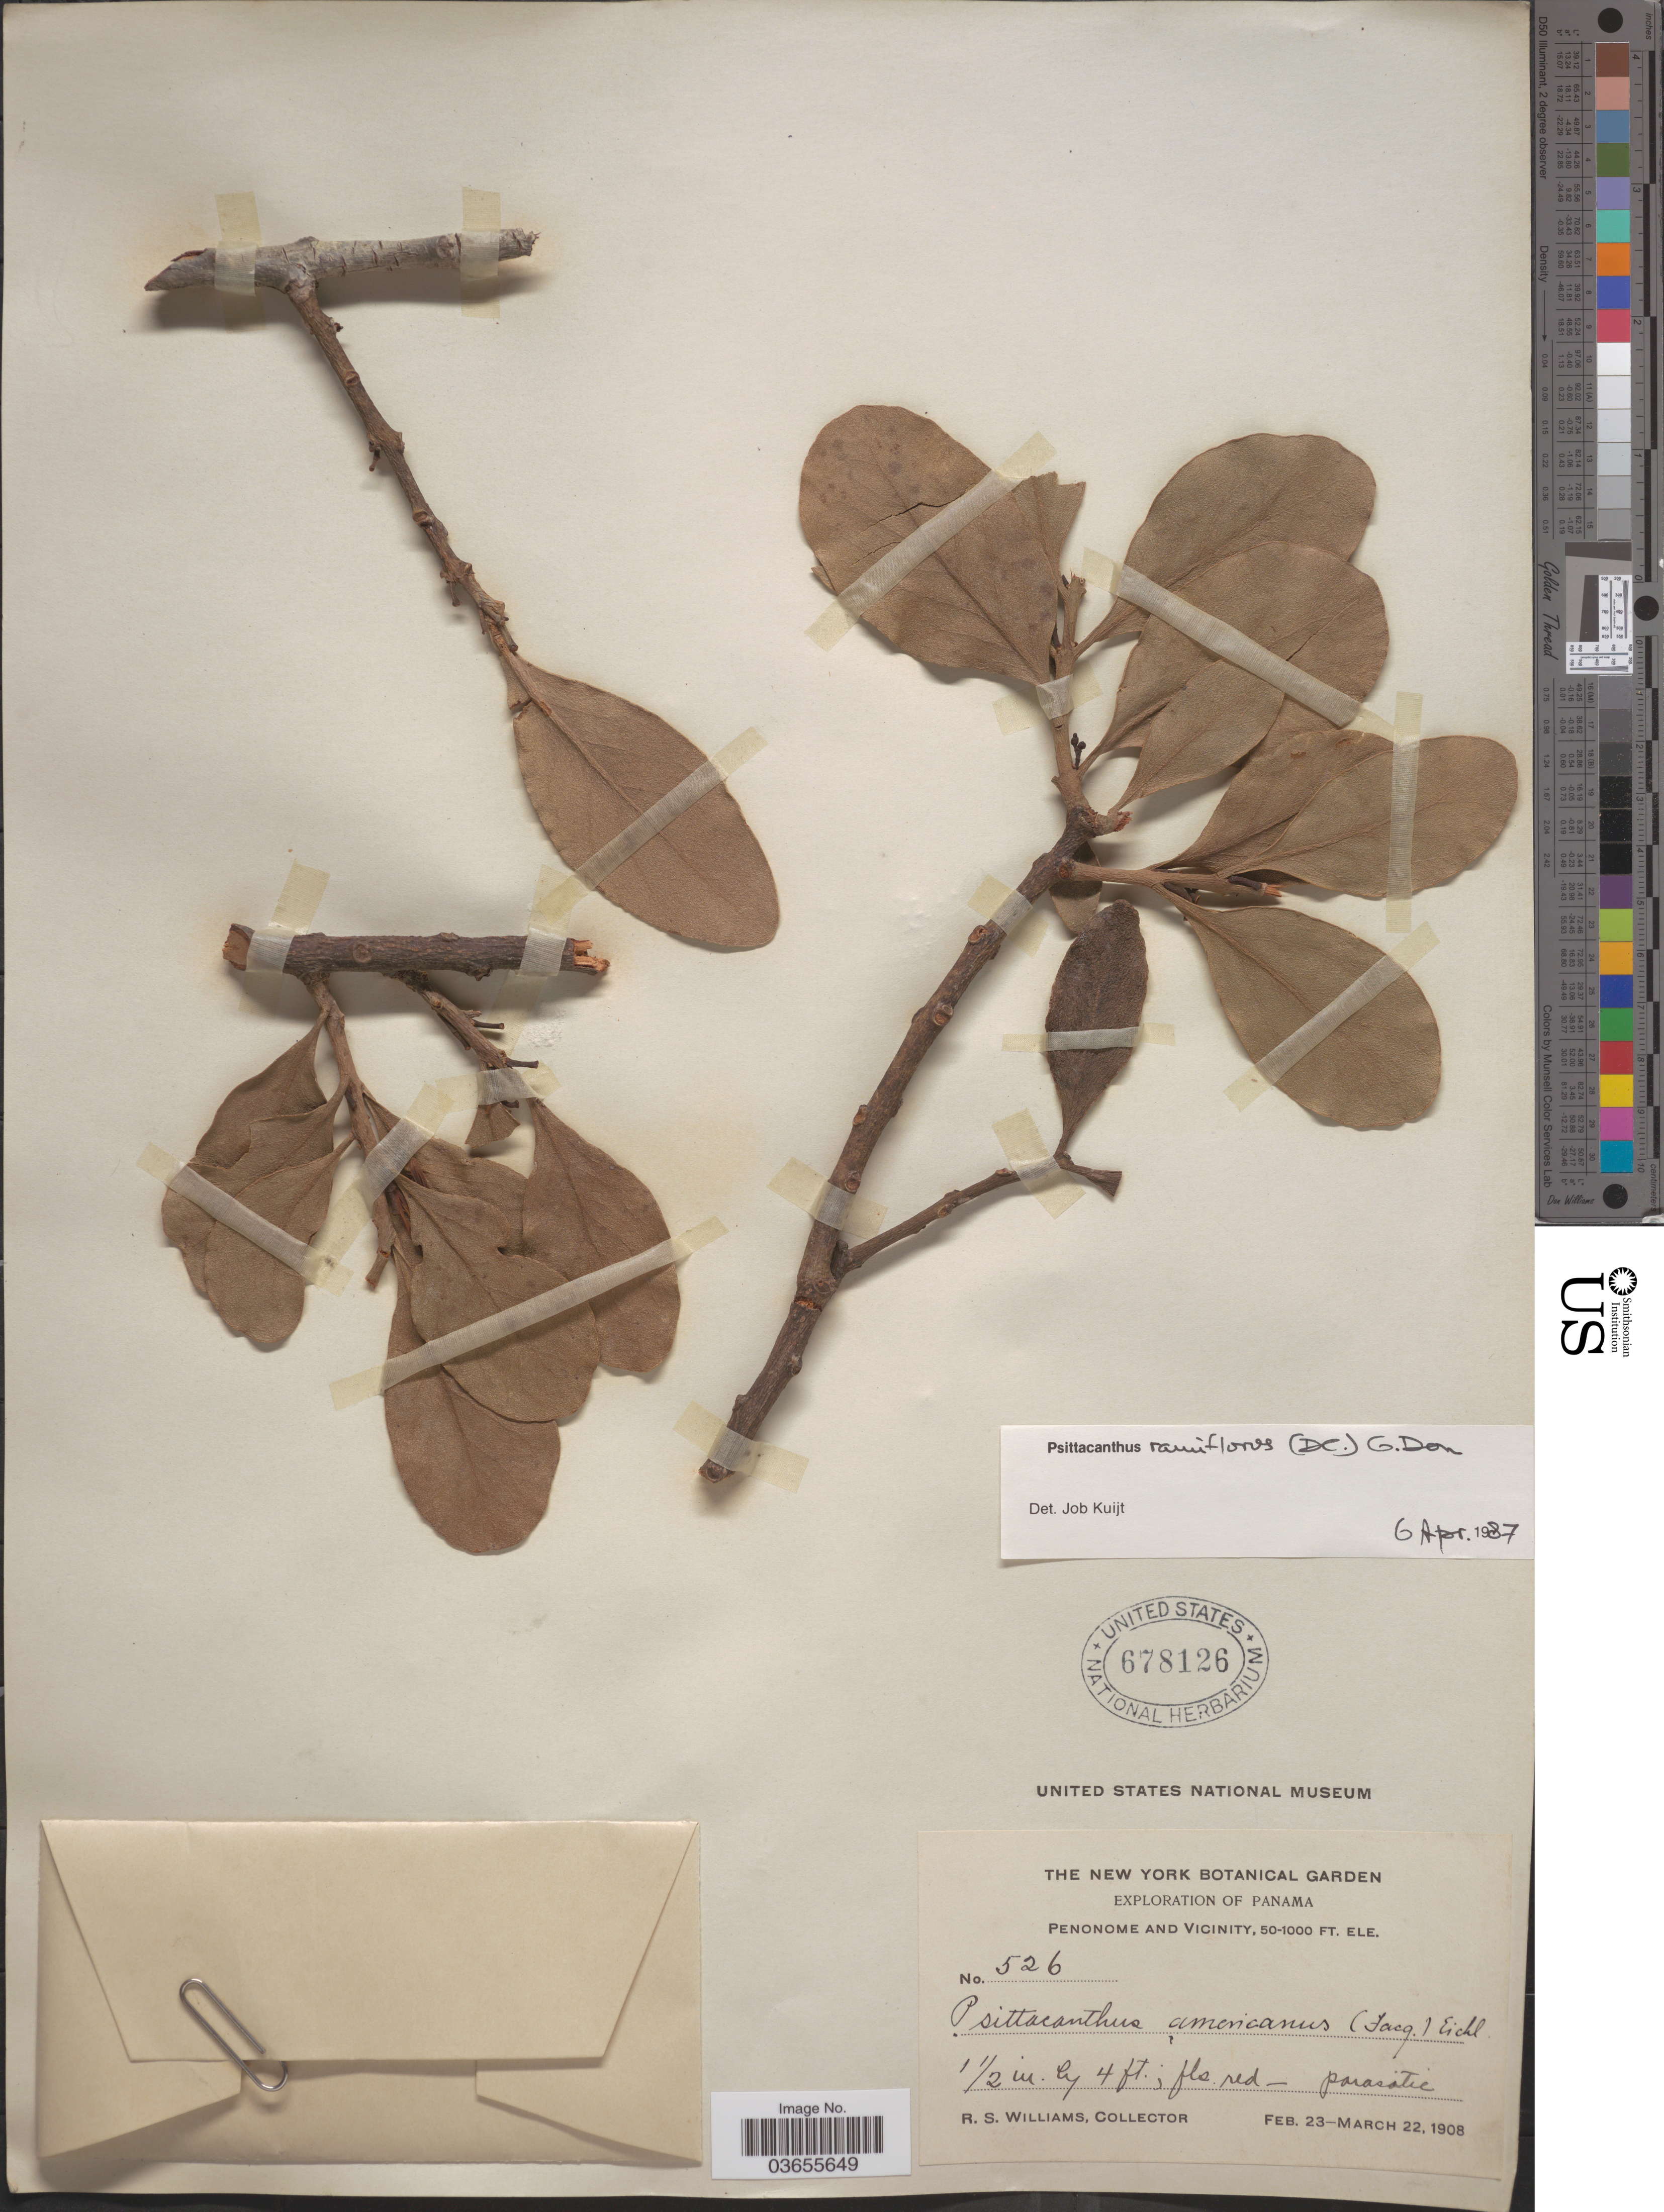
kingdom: Plantae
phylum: Tracheophyta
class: Magnoliopsida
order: Santalales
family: Loranthaceae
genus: Psittacanthus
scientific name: Psittacanthus ramiflorus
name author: (Moc. & Sessé ex DC.) G. Don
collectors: R. S. Williams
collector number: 526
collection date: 1908-02-23/1908-03-22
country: Panama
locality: Penonome and Vicinity.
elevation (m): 50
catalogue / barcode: US 678126